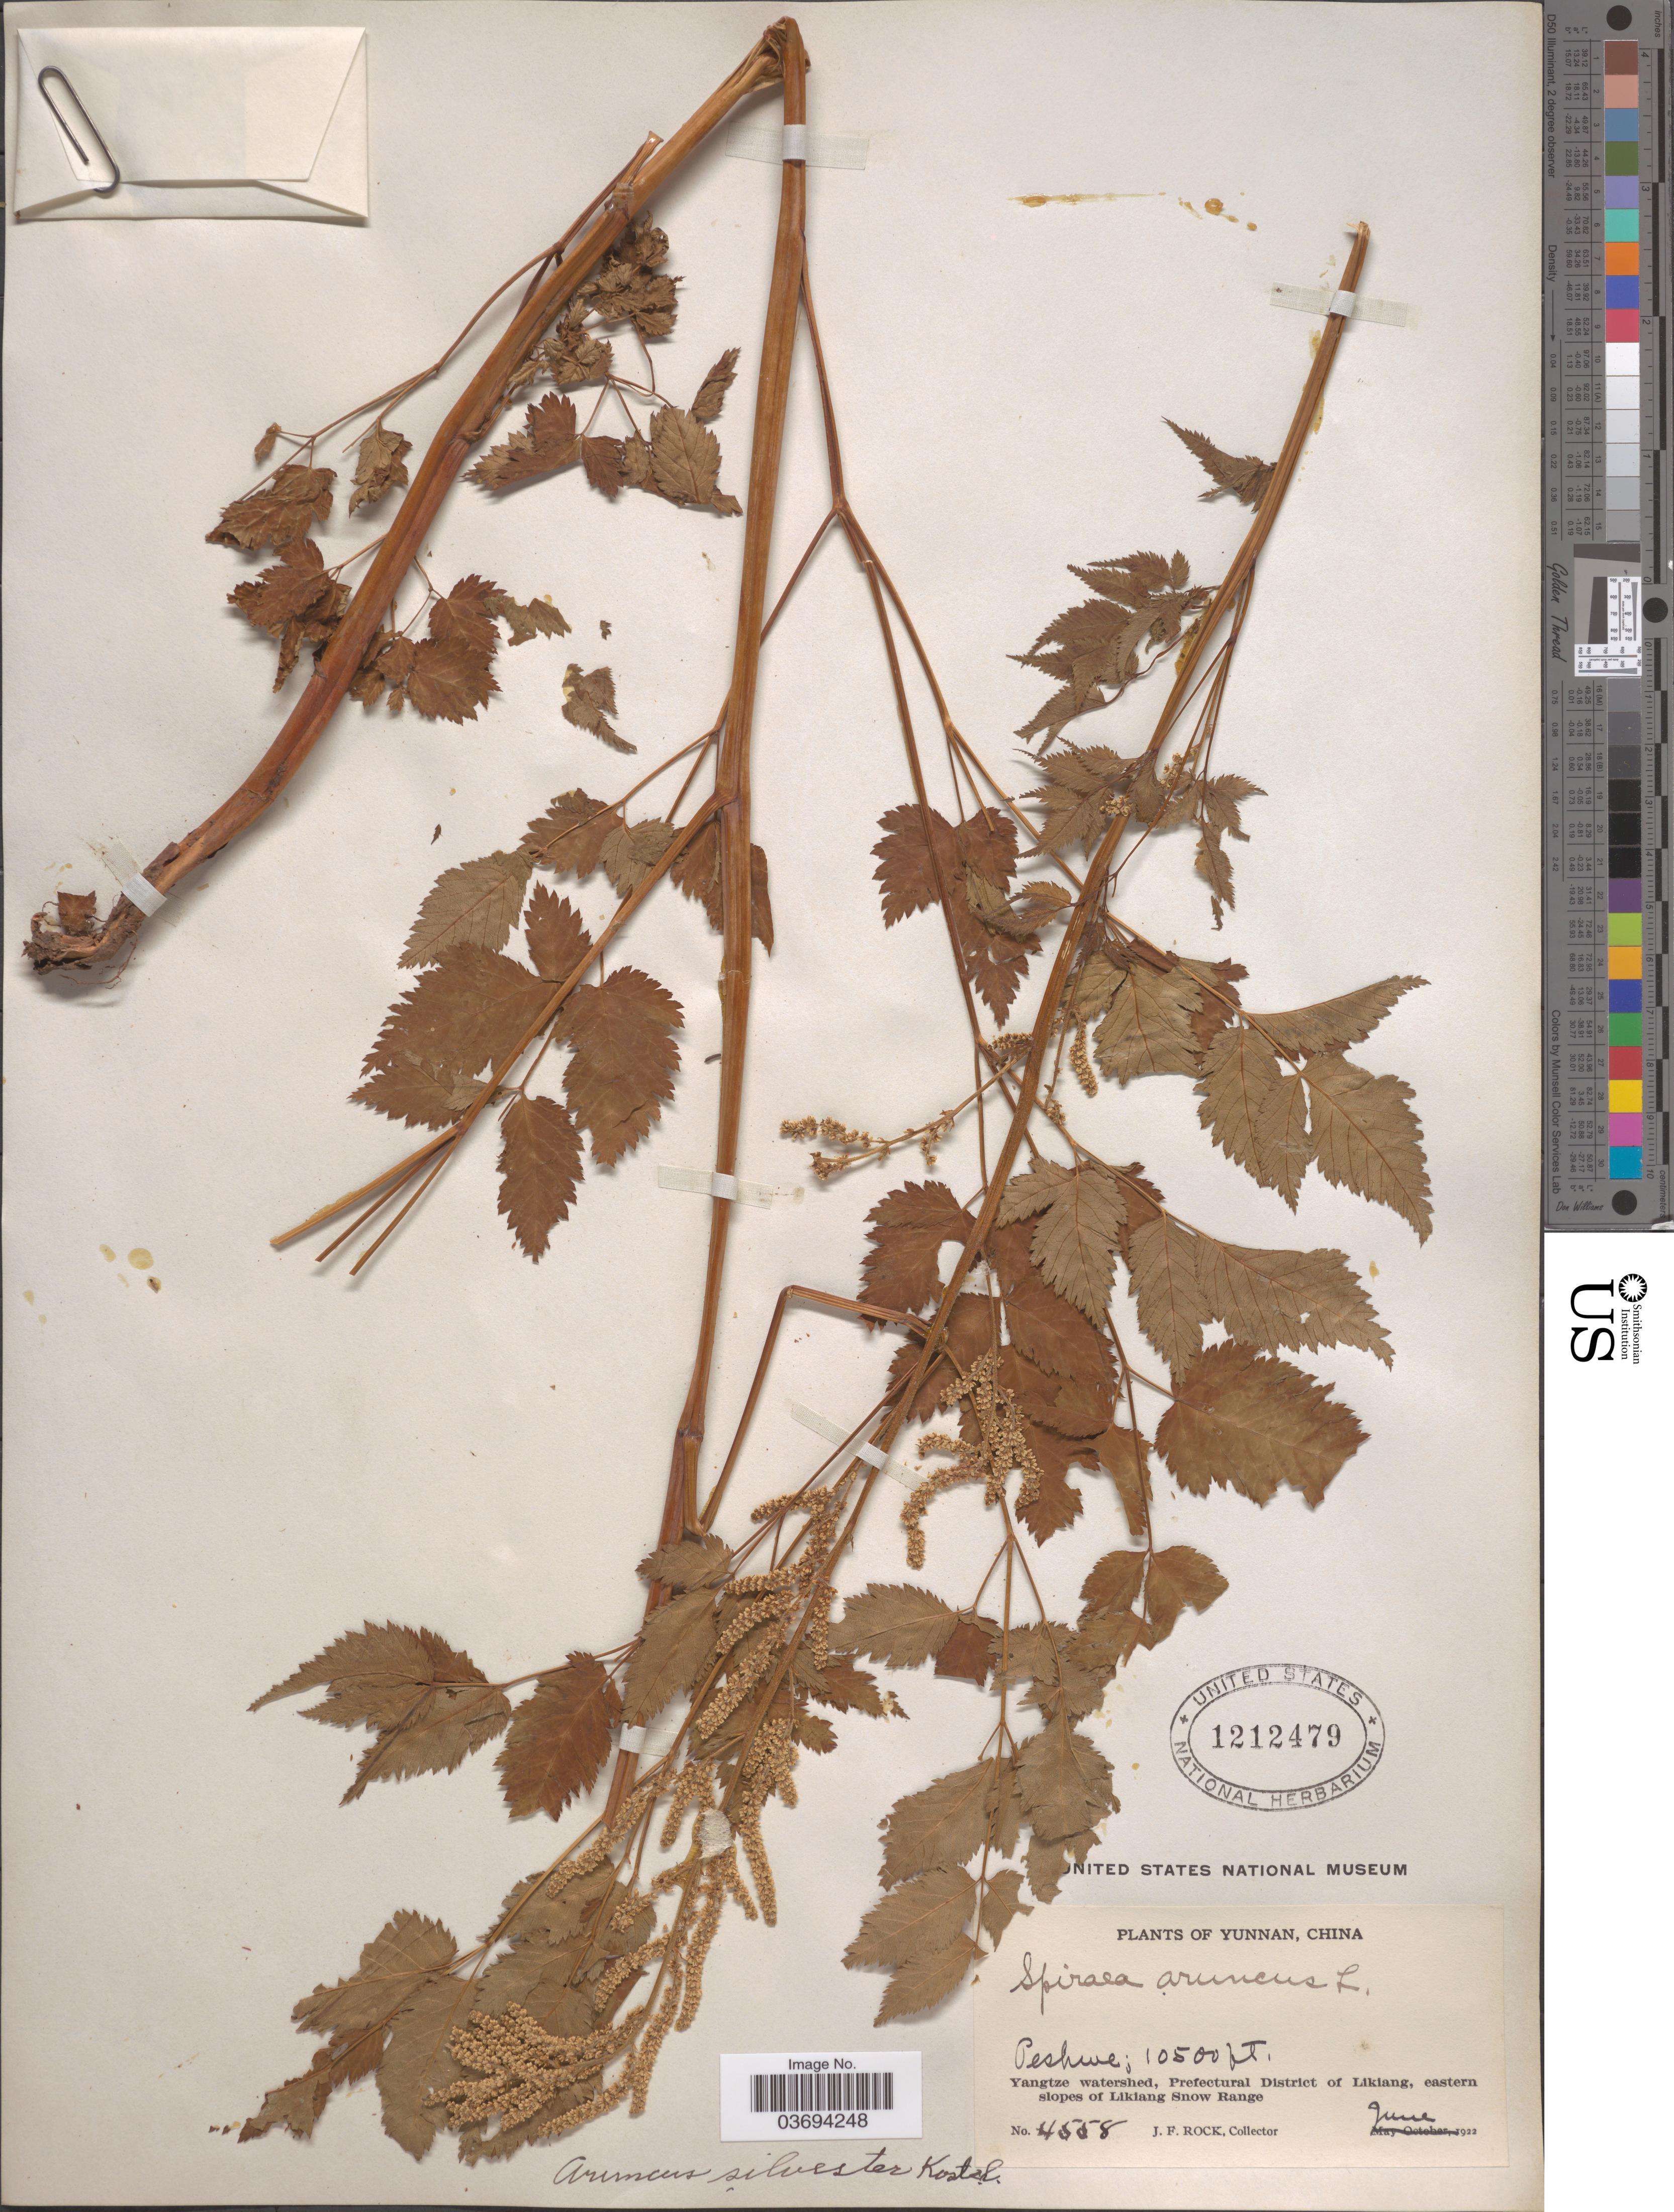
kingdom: Plantae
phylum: Tracheophyta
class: Magnoliopsida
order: Rosales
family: Rosaceae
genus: Aruncus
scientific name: Aruncus sylvester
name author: Kostel. ex Maxim.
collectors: J. Rock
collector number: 4558*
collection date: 1922-06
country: China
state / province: Yunnan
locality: Peshwe. Yangtze watershed, Prefectural District of Likiang, eastern slopes of Likiang Snow Range.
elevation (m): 3200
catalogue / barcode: US 1212479